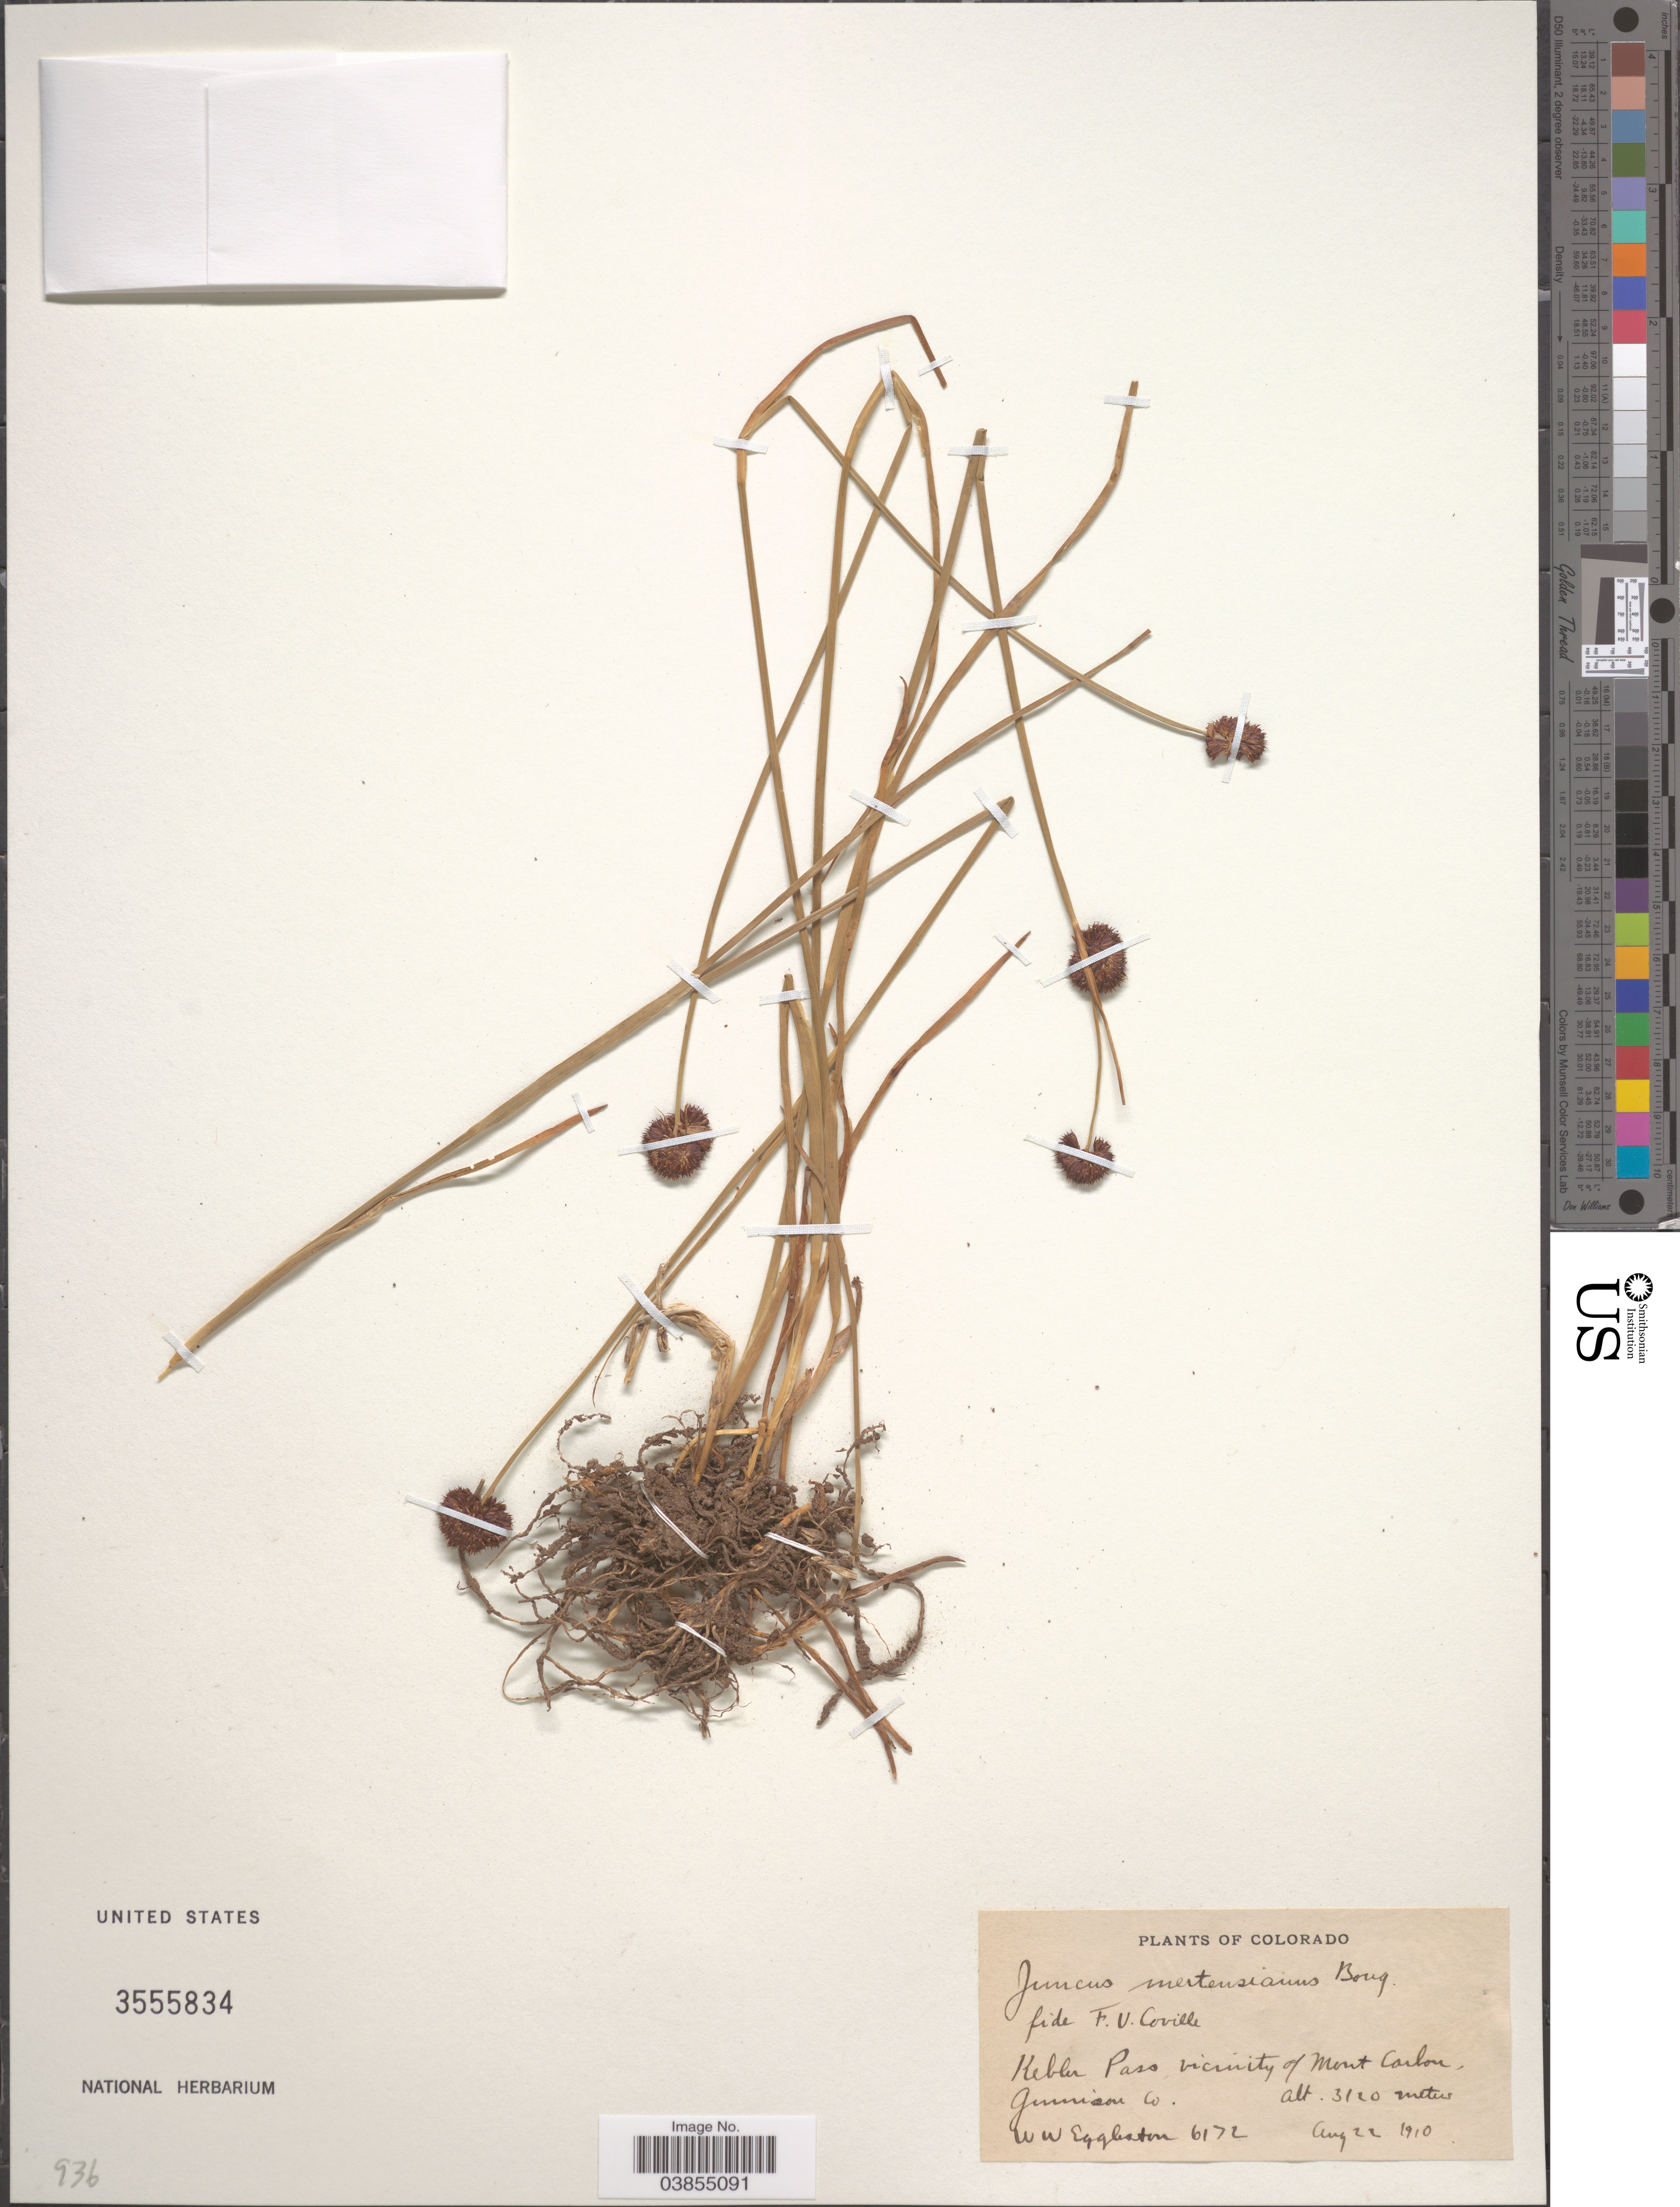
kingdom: Plantae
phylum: Tracheophyta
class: Liliopsida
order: Poales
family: Juncaceae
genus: Juncus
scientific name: Juncus mertensianus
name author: Bong.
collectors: W. W. Eggleston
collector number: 6172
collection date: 1910-08-22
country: United States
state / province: Colorado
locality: Kebler Pass vicinity of Mont Carbon. Gunnison Co.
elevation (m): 3120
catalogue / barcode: US 3555834